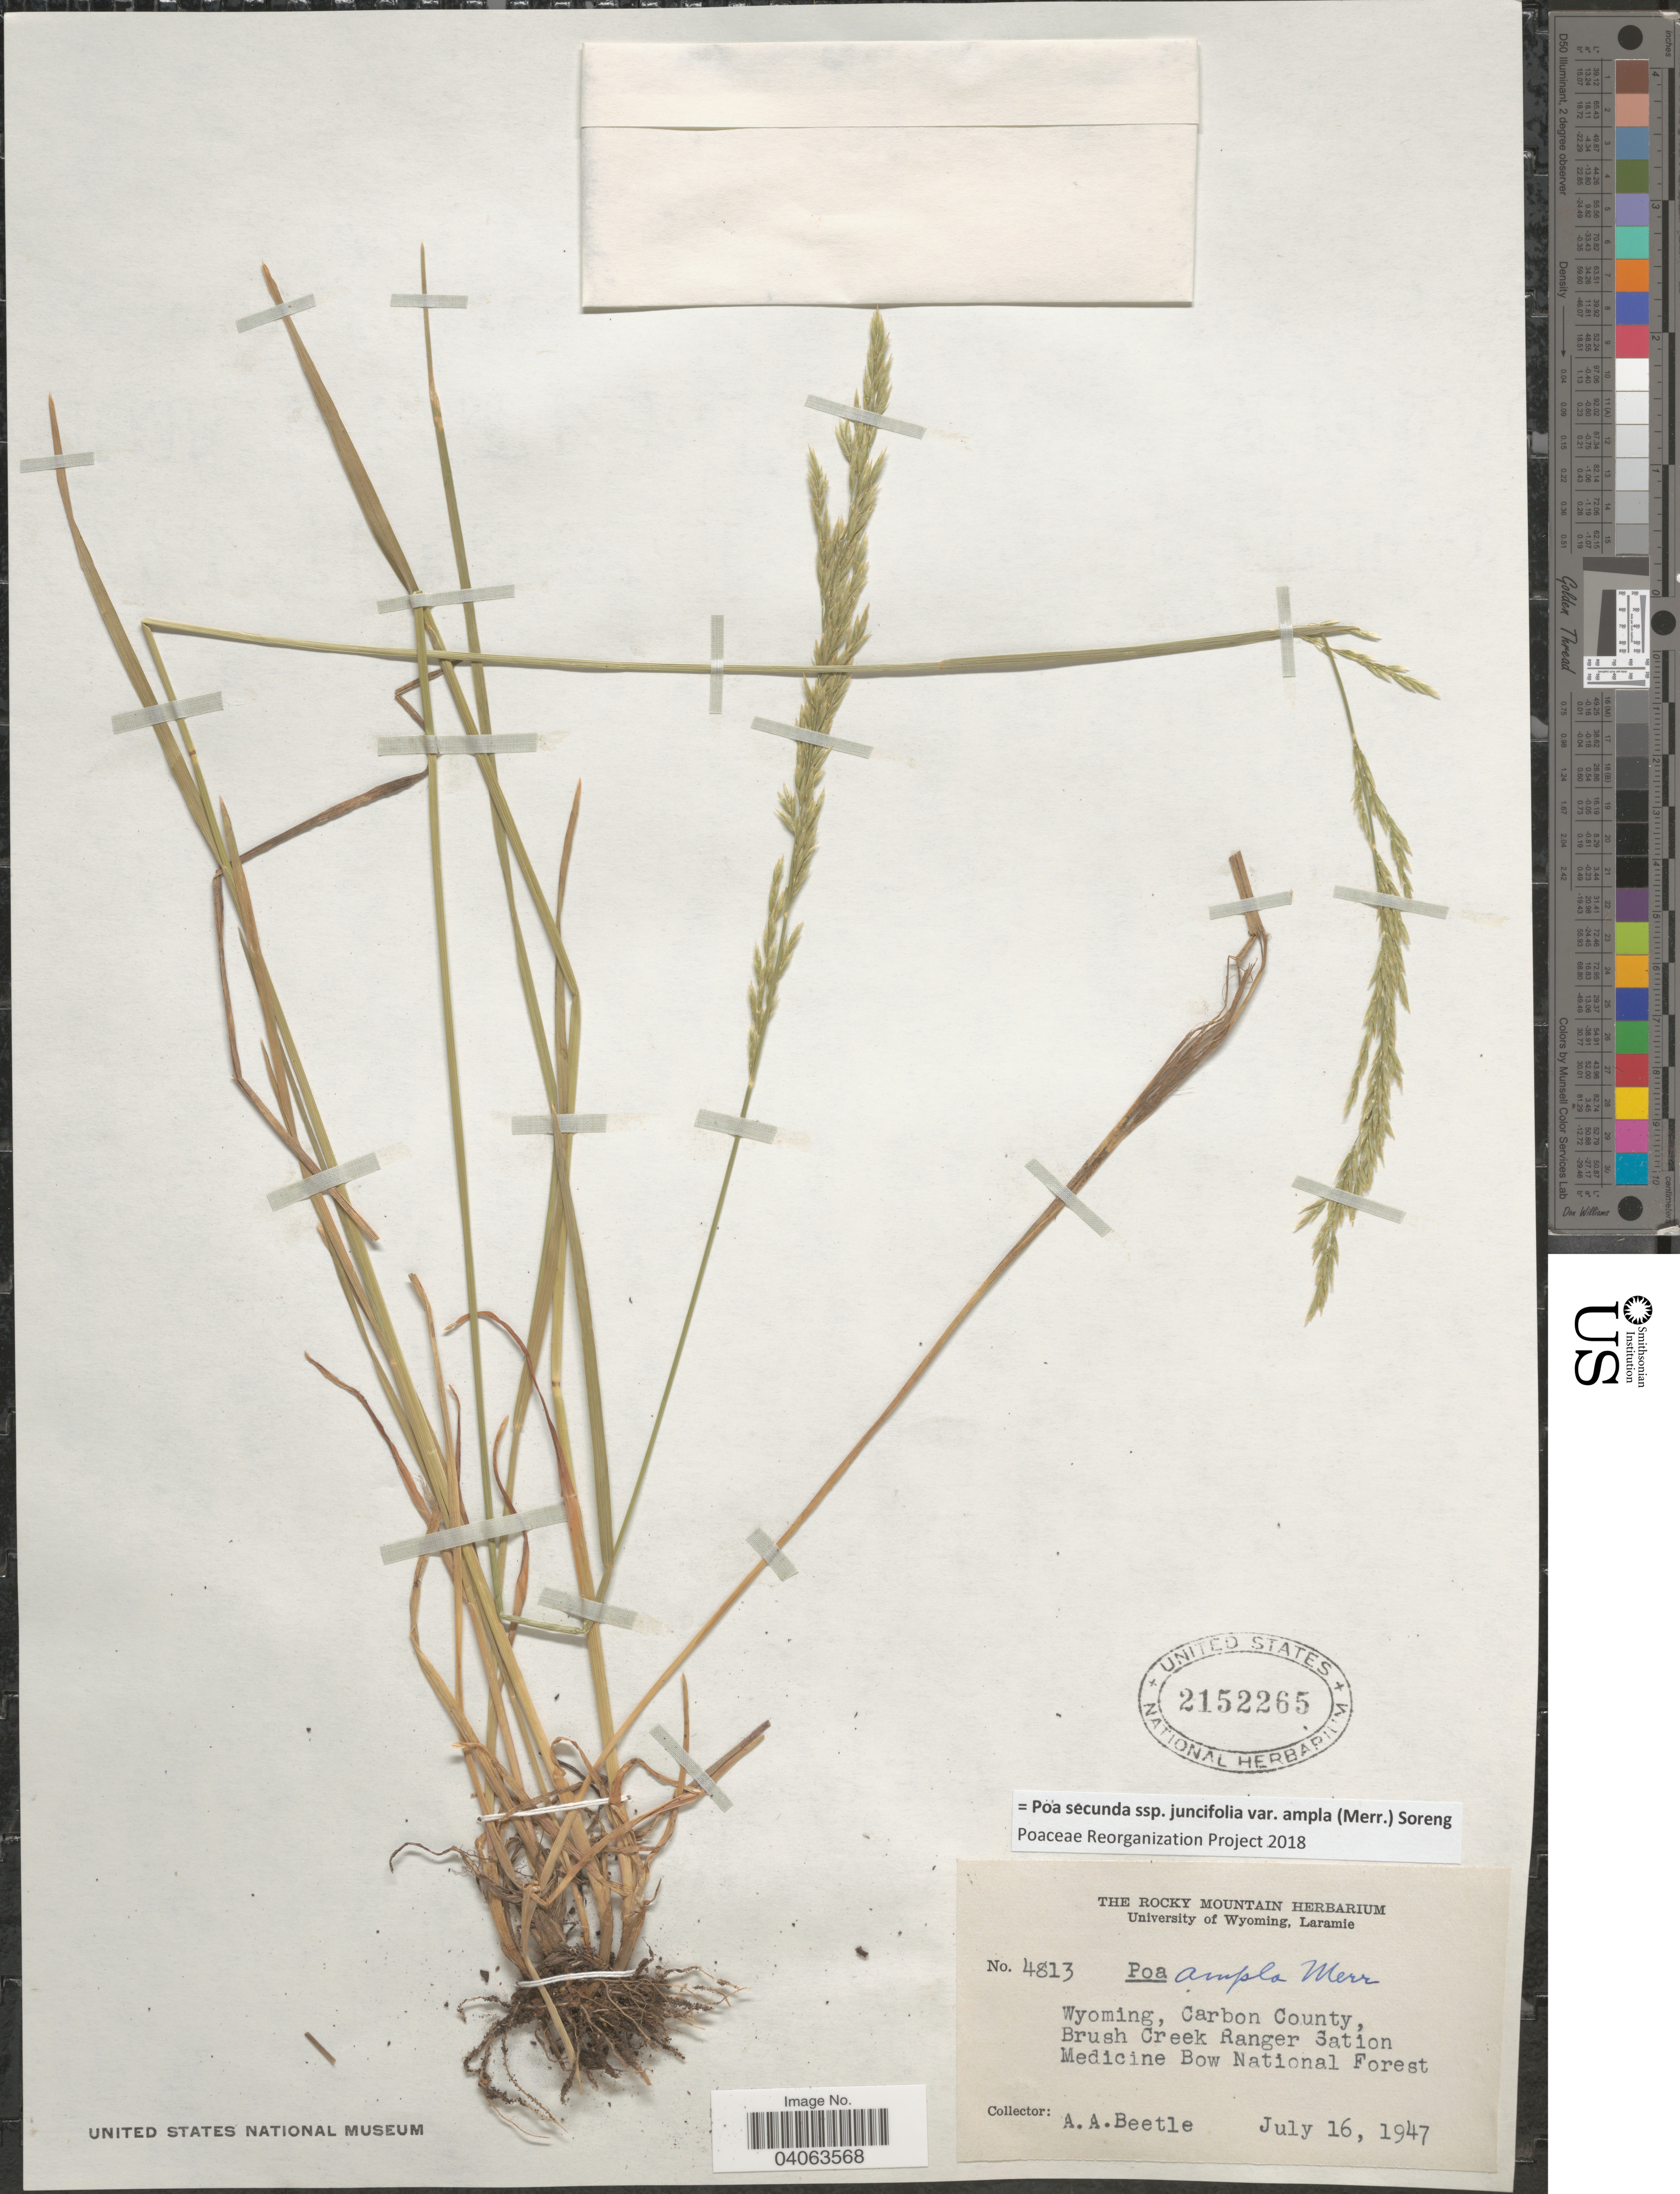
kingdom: Plantae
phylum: Tracheophyta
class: Liliopsida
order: Poales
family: Poaceae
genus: Poa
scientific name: Poa secunda subsp. juncifolia var. ampla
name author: (Merr.) Soreng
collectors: A. A. Beetle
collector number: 4813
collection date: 1947-07-16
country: United States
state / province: Wyoming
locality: Carbon County, Brush Creek Ranger Station. Medicine Bow National Forest.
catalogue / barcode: US 2152265